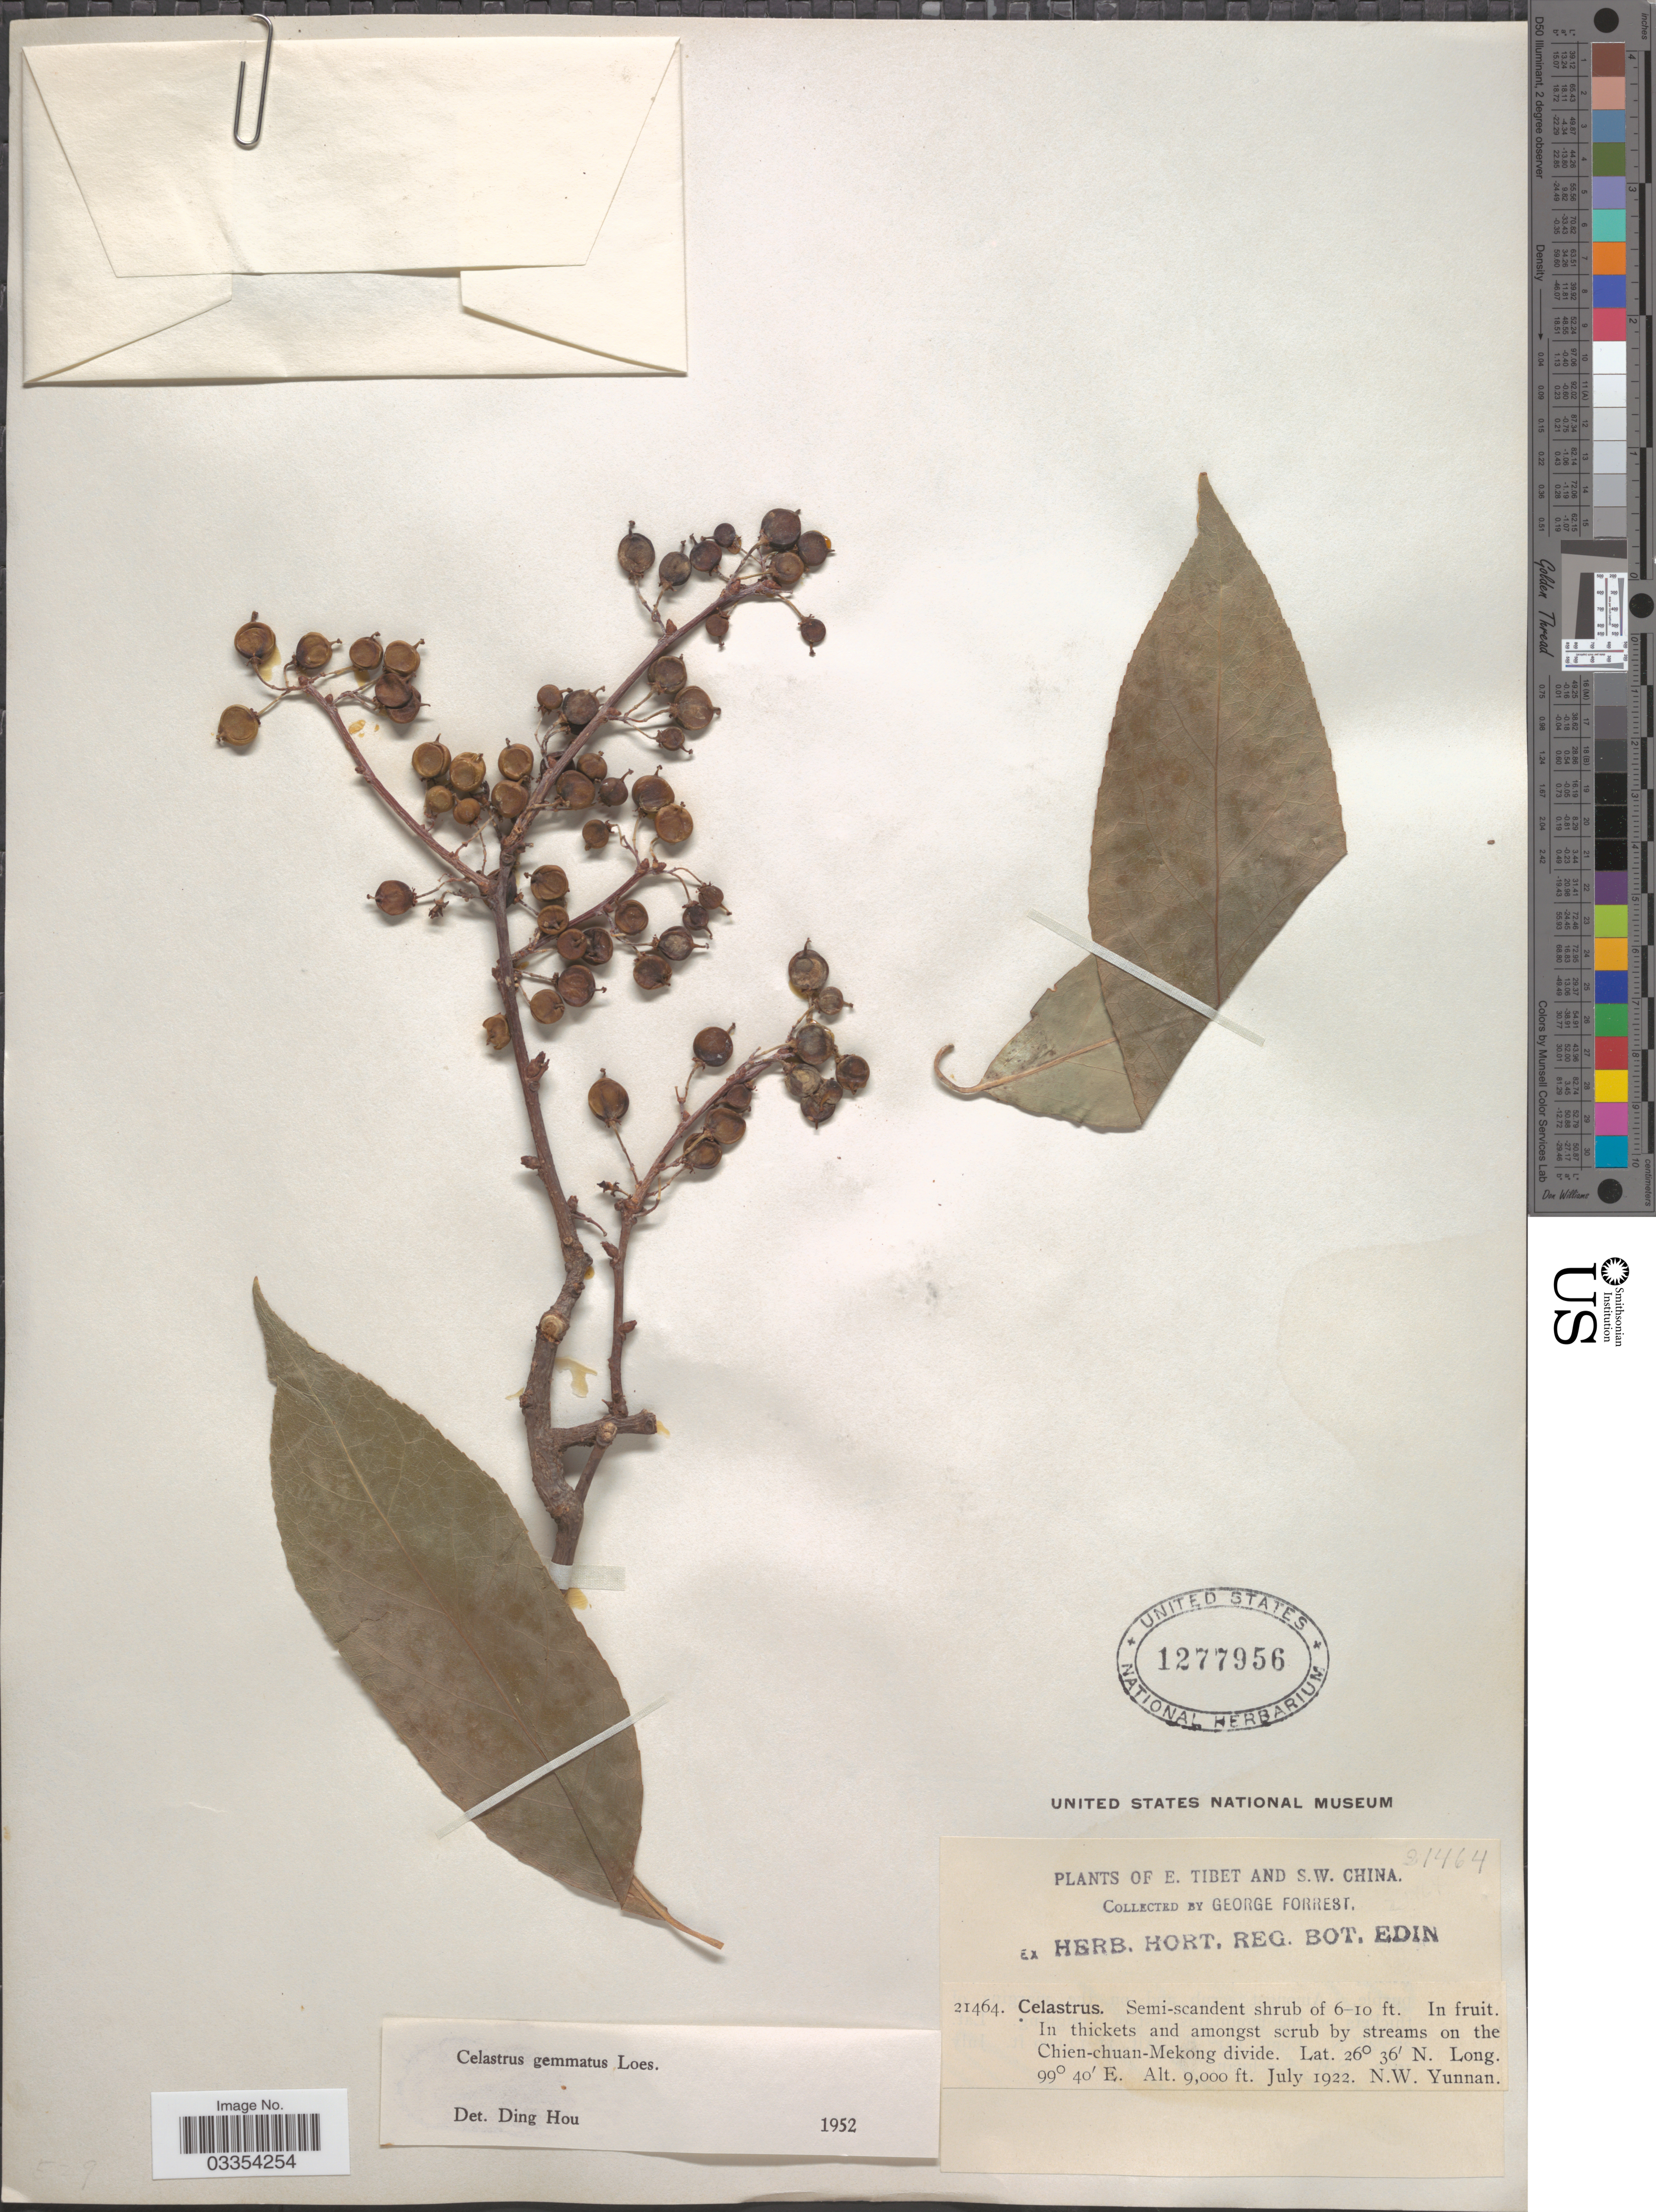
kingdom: Plantae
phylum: Tracheophyta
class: Magnoliopsida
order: Celastrales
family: Celastraceae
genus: Celastrus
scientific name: Celastrus gemmatus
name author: Loes.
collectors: G. Forrest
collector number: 21464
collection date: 1922-07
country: China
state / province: Yunnan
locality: E. Tibet and S.W China. In thickets and amongst scrub by streams on the Chien-chuan-Mekong divide. N.W. Yunnan.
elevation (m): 2743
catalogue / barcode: US 1277956